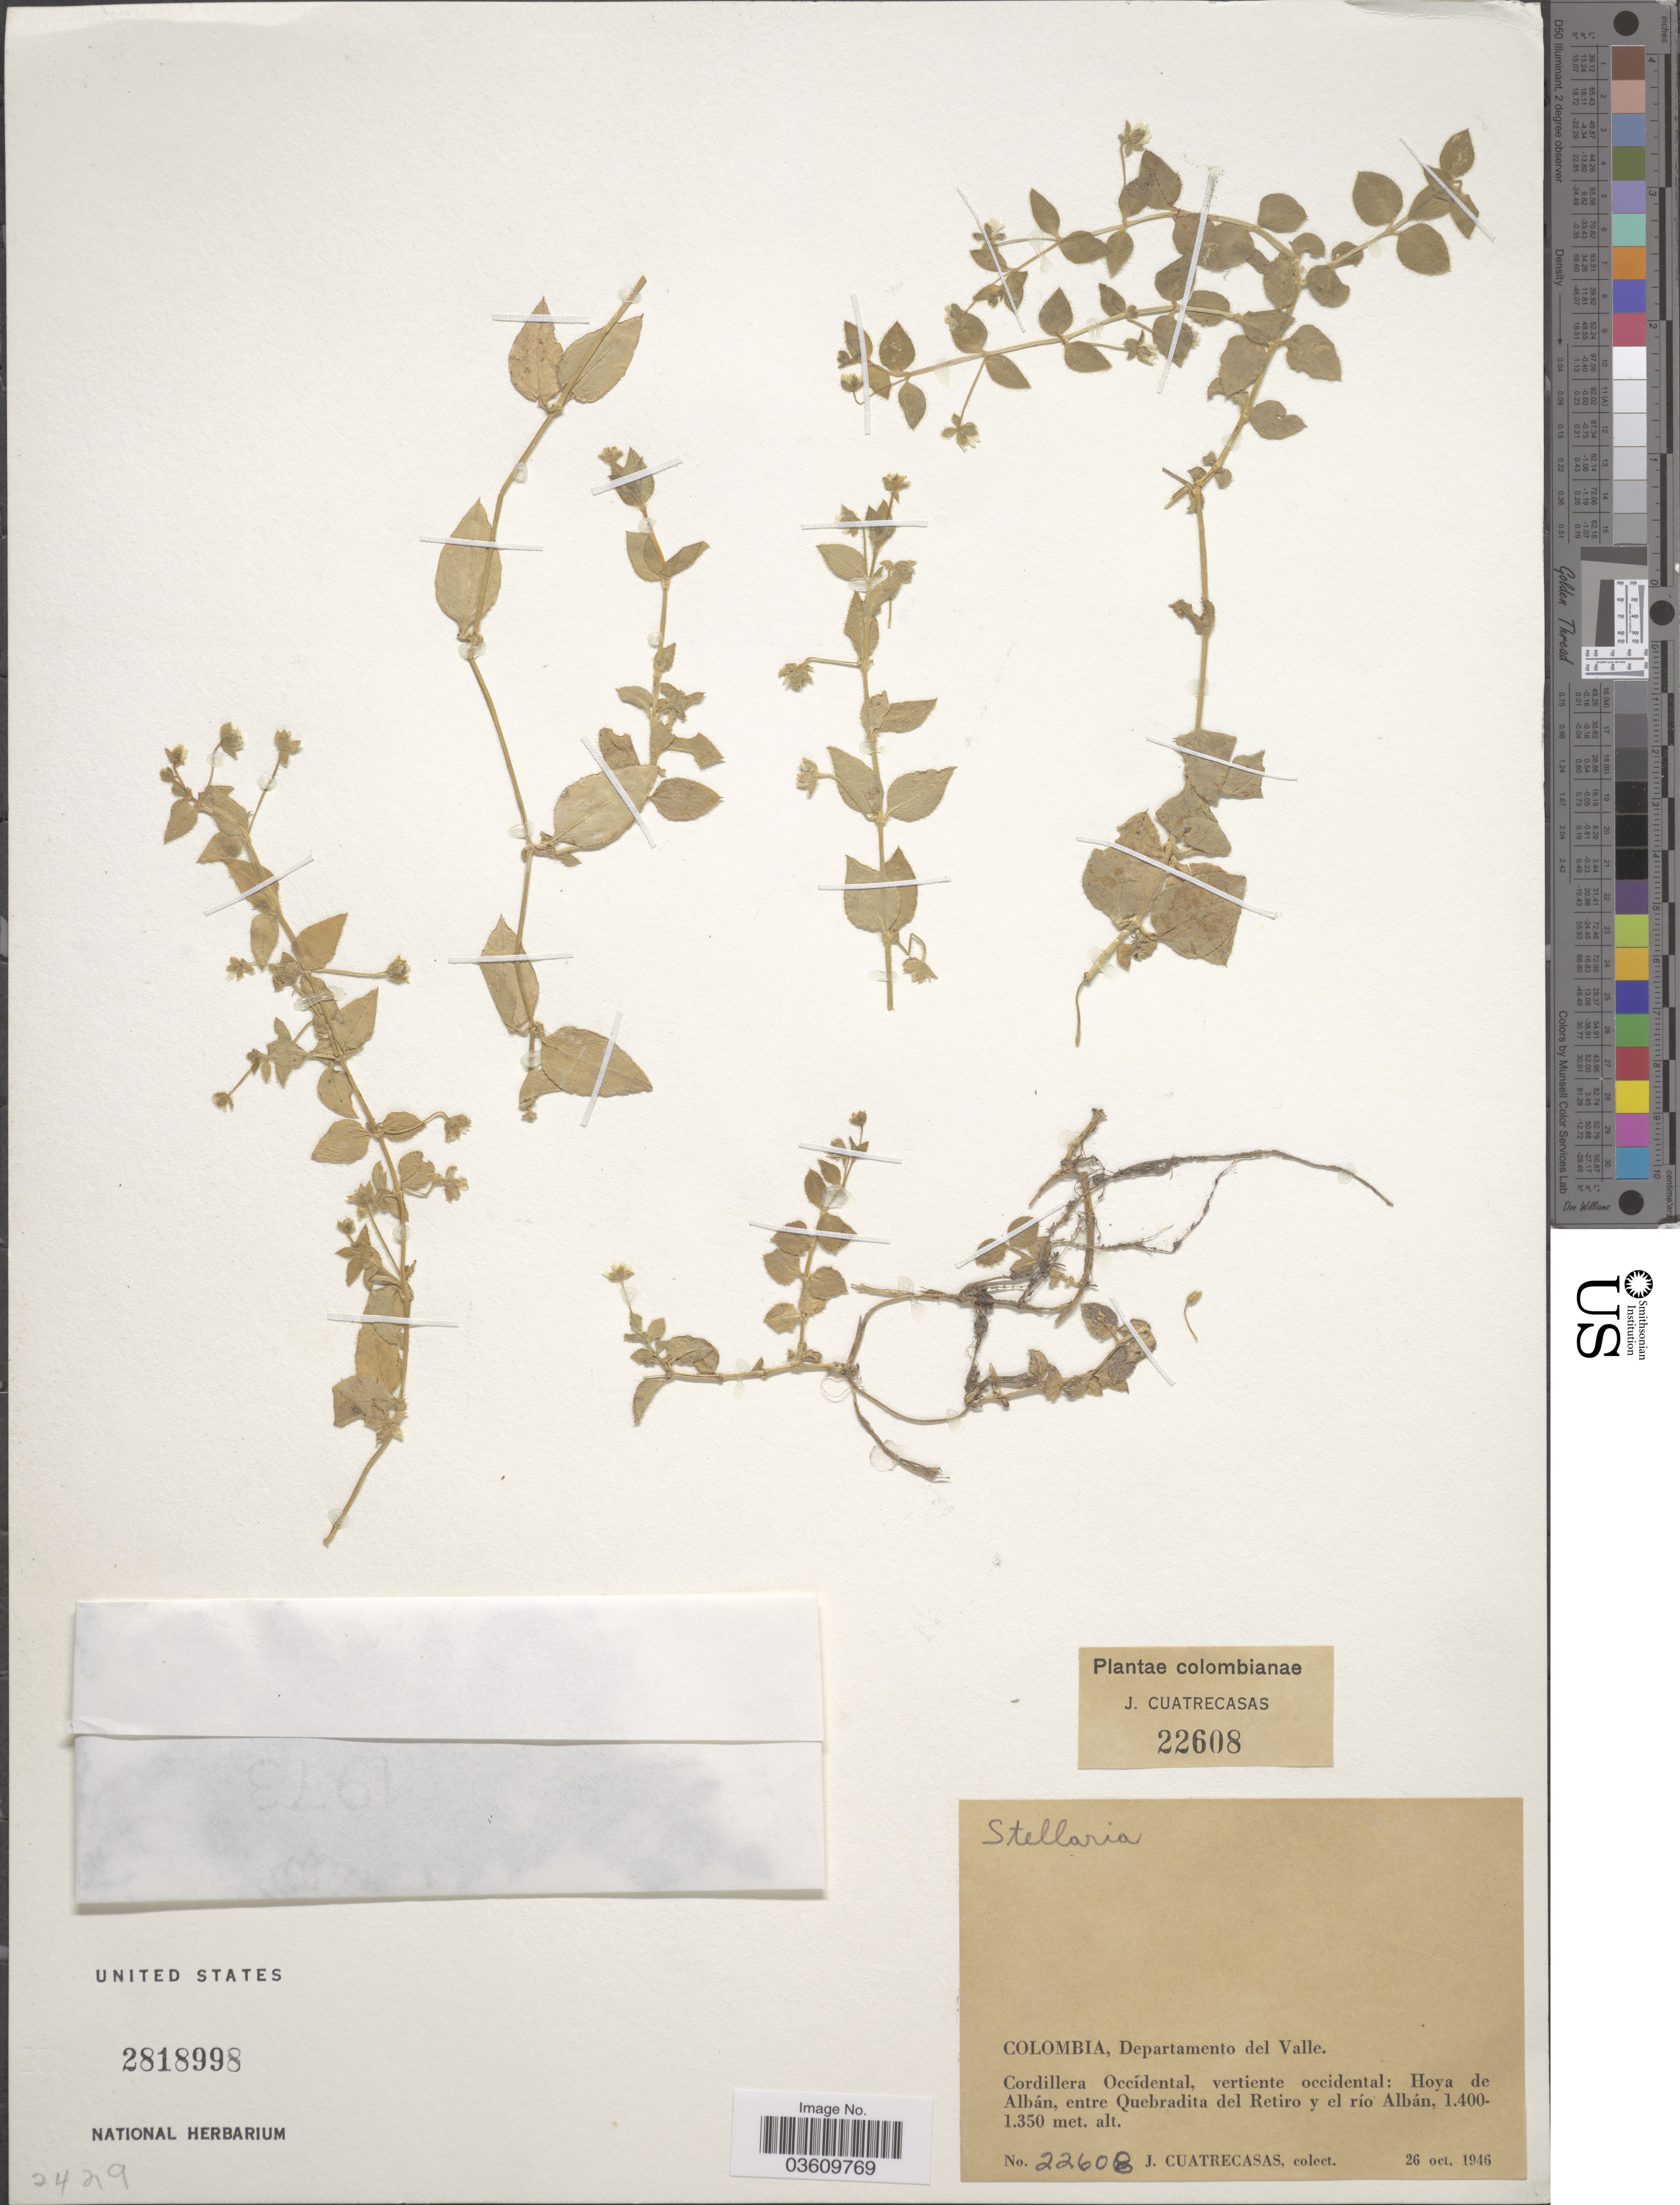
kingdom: Plantae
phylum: Tracheophyta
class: Magnoliopsida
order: Caryophyllales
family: Caryophyllaceae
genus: Stellaria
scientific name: Stellaria sp.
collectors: J. Cuatrecasas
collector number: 22608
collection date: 1946-10-26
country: Colombia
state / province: Valle del Cauca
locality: Departamento del Valle. Cordillera Occidental, vertiente occidental: Hoya de Albán, entre Quebradita del Retiro y el río Albán.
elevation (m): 1350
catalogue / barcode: US 2818998